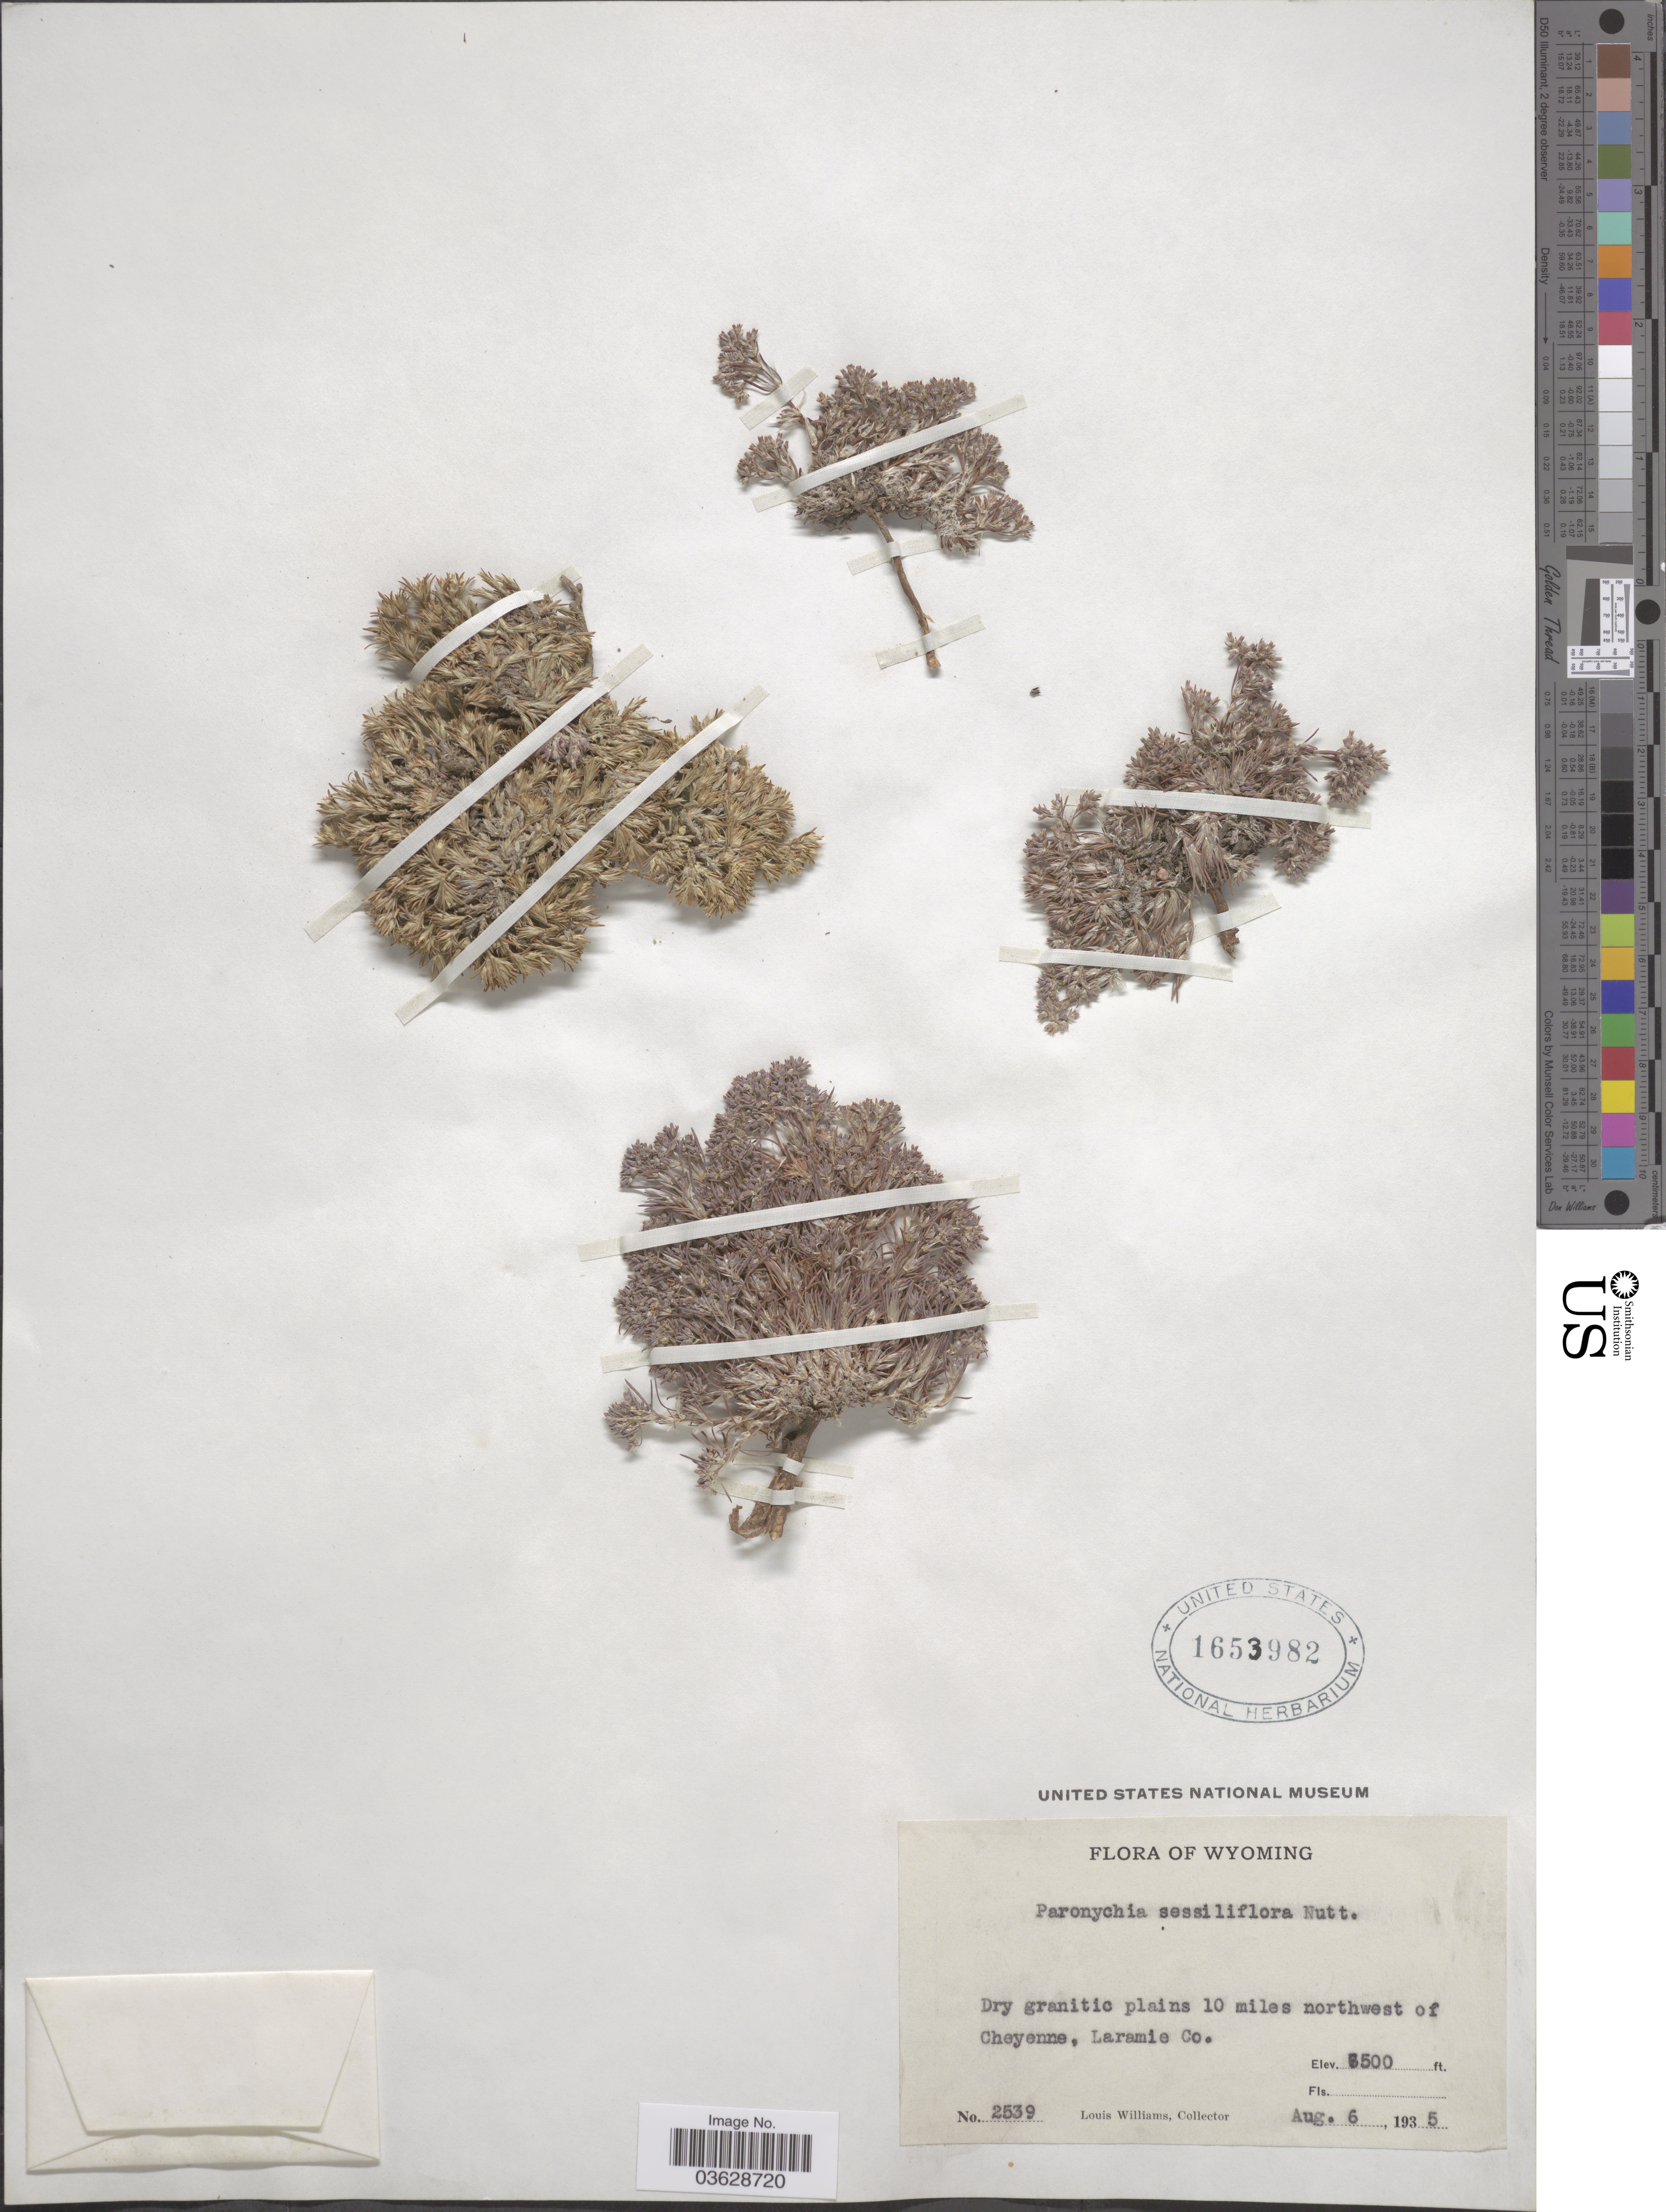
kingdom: Plantae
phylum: Tracheophyta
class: Magnoliopsida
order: Caryophyllales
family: Caryophyllaceae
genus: Paronychia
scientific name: Paronychia sessiliflora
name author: Nutt.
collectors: L. O. Williams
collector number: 2539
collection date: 1935-08-06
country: United States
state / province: Wyoming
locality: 10 miles northwest of Cheyenne, Laramie Co.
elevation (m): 2286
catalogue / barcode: US 1653982